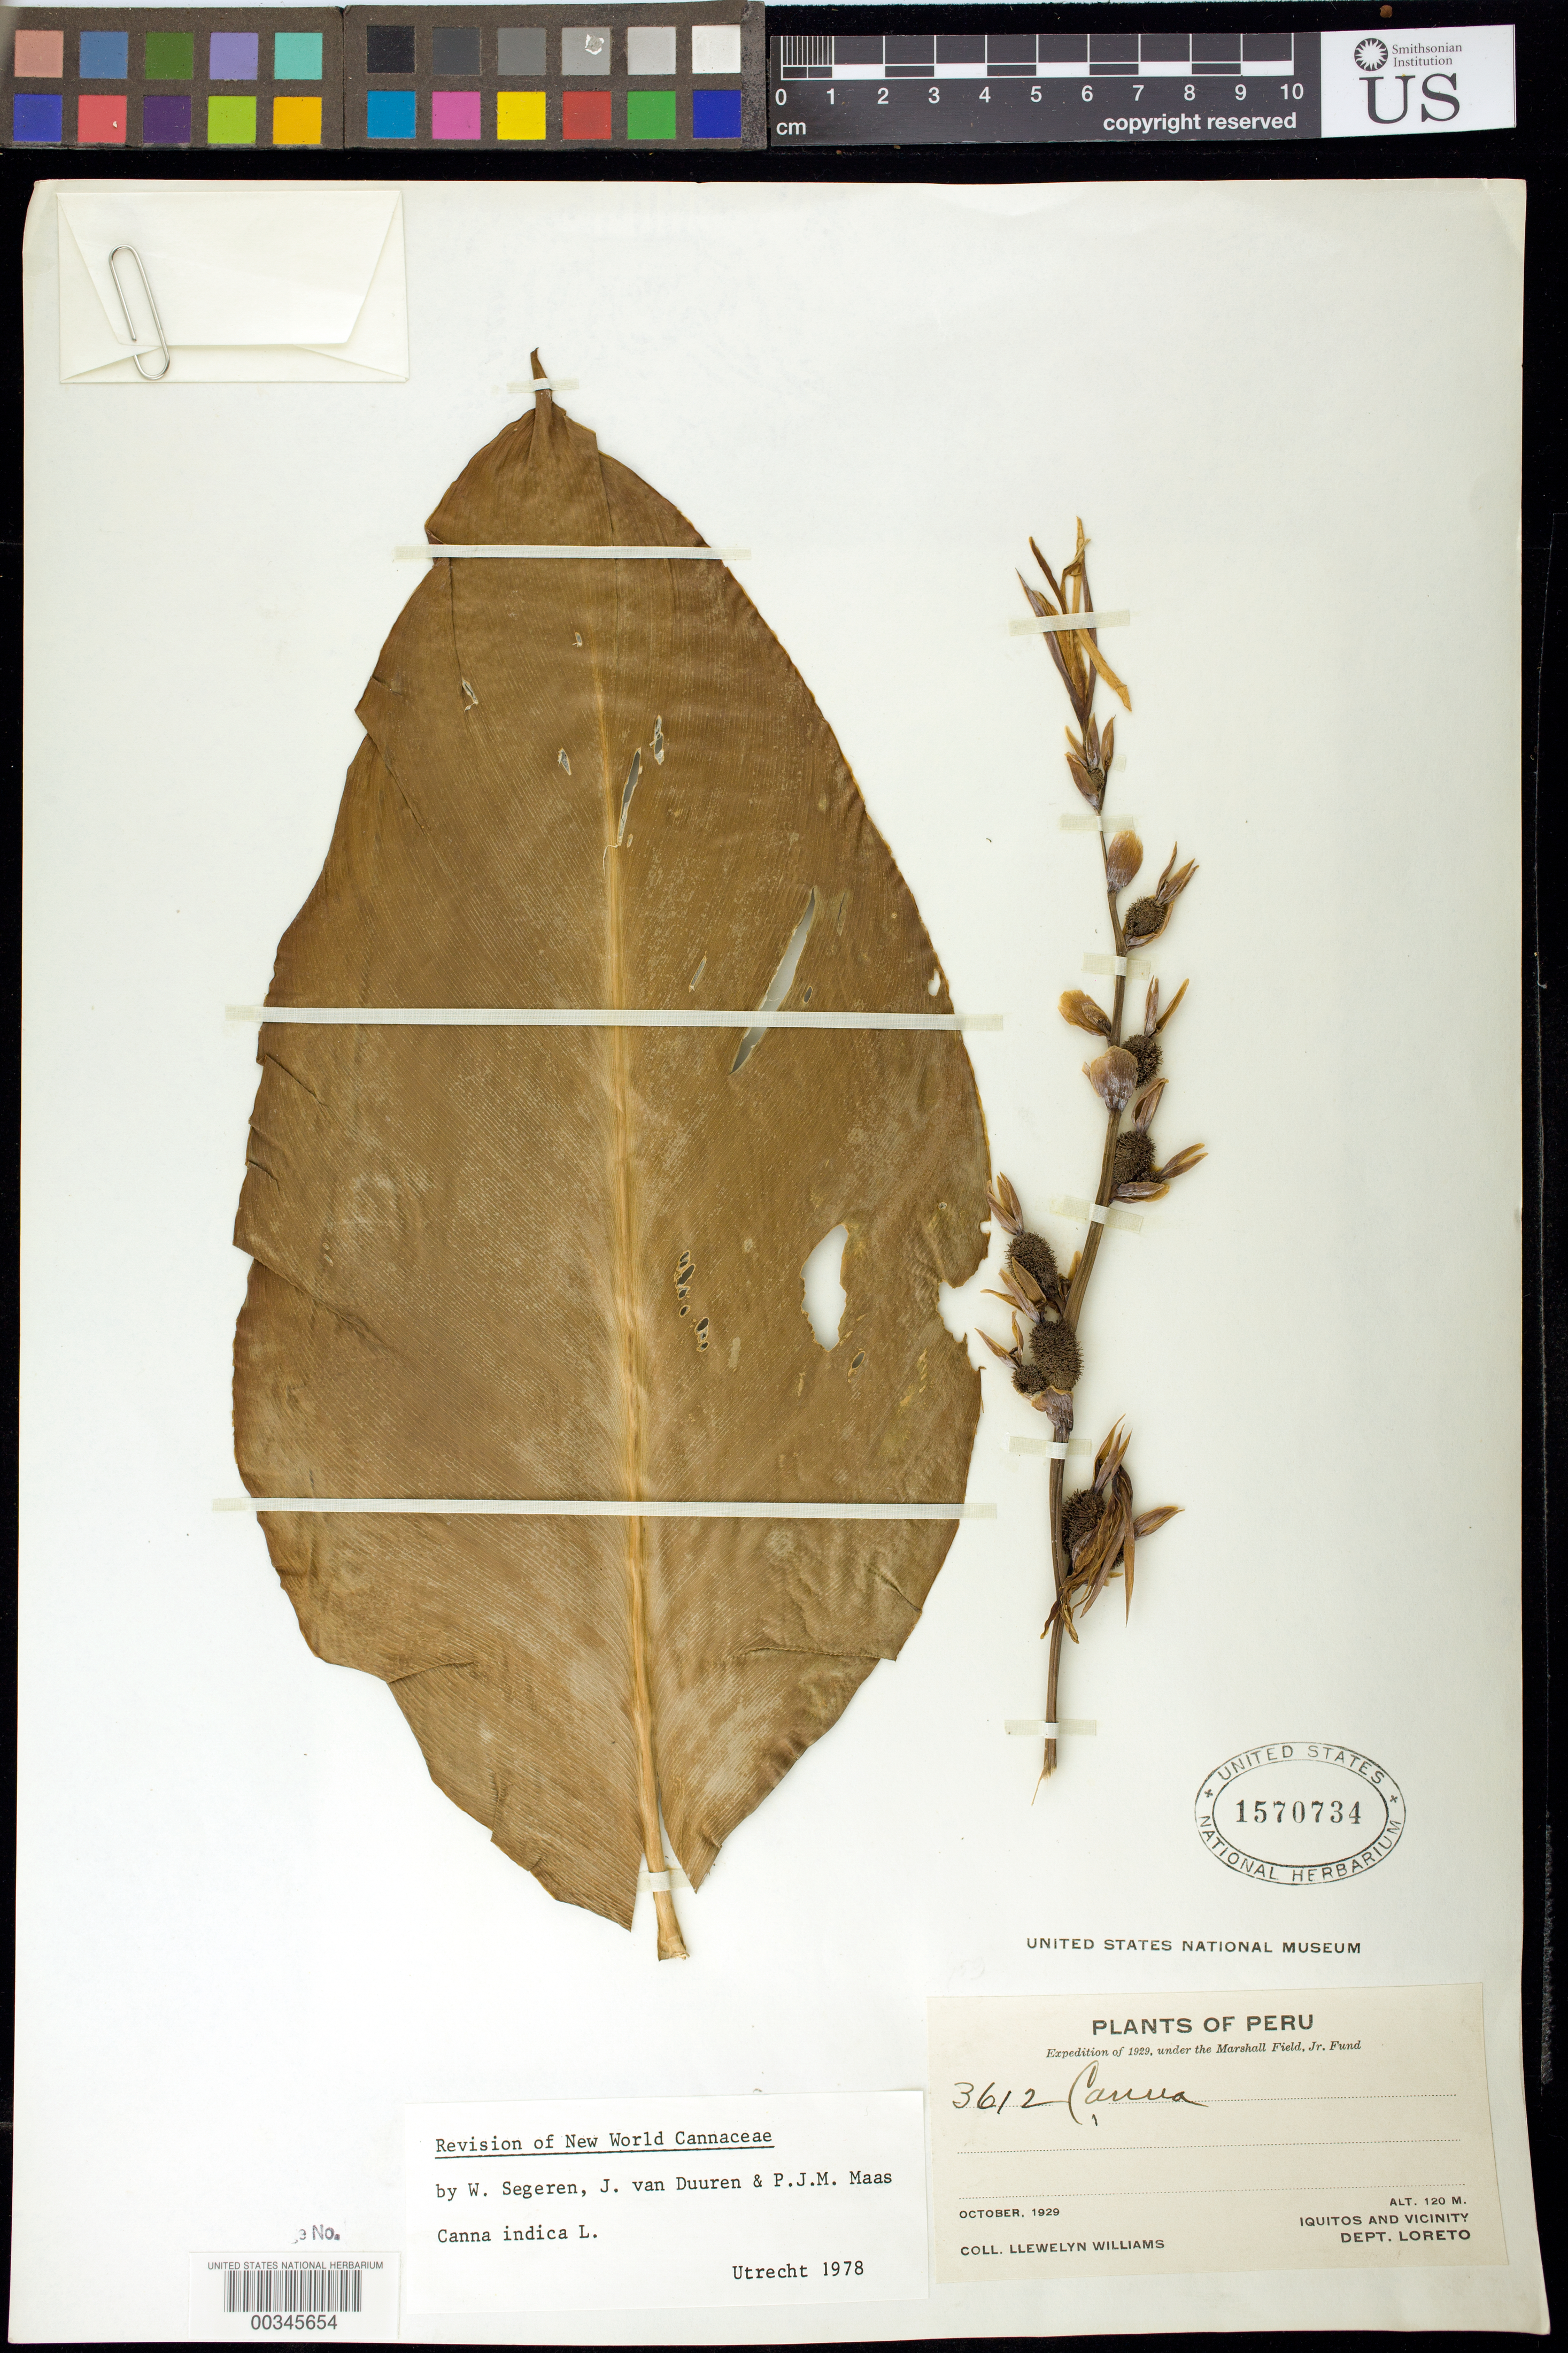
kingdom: Plantae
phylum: Tracheophyta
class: Liliopsida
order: Zingiberales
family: Cannaceae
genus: Canna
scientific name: Canna indica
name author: L.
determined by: Segeren, W.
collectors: Ll. Williams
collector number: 3612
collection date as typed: Oct 1929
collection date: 1929-10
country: Peru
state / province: Loreto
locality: Iquitos and vicinity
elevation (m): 120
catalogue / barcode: US 1570734